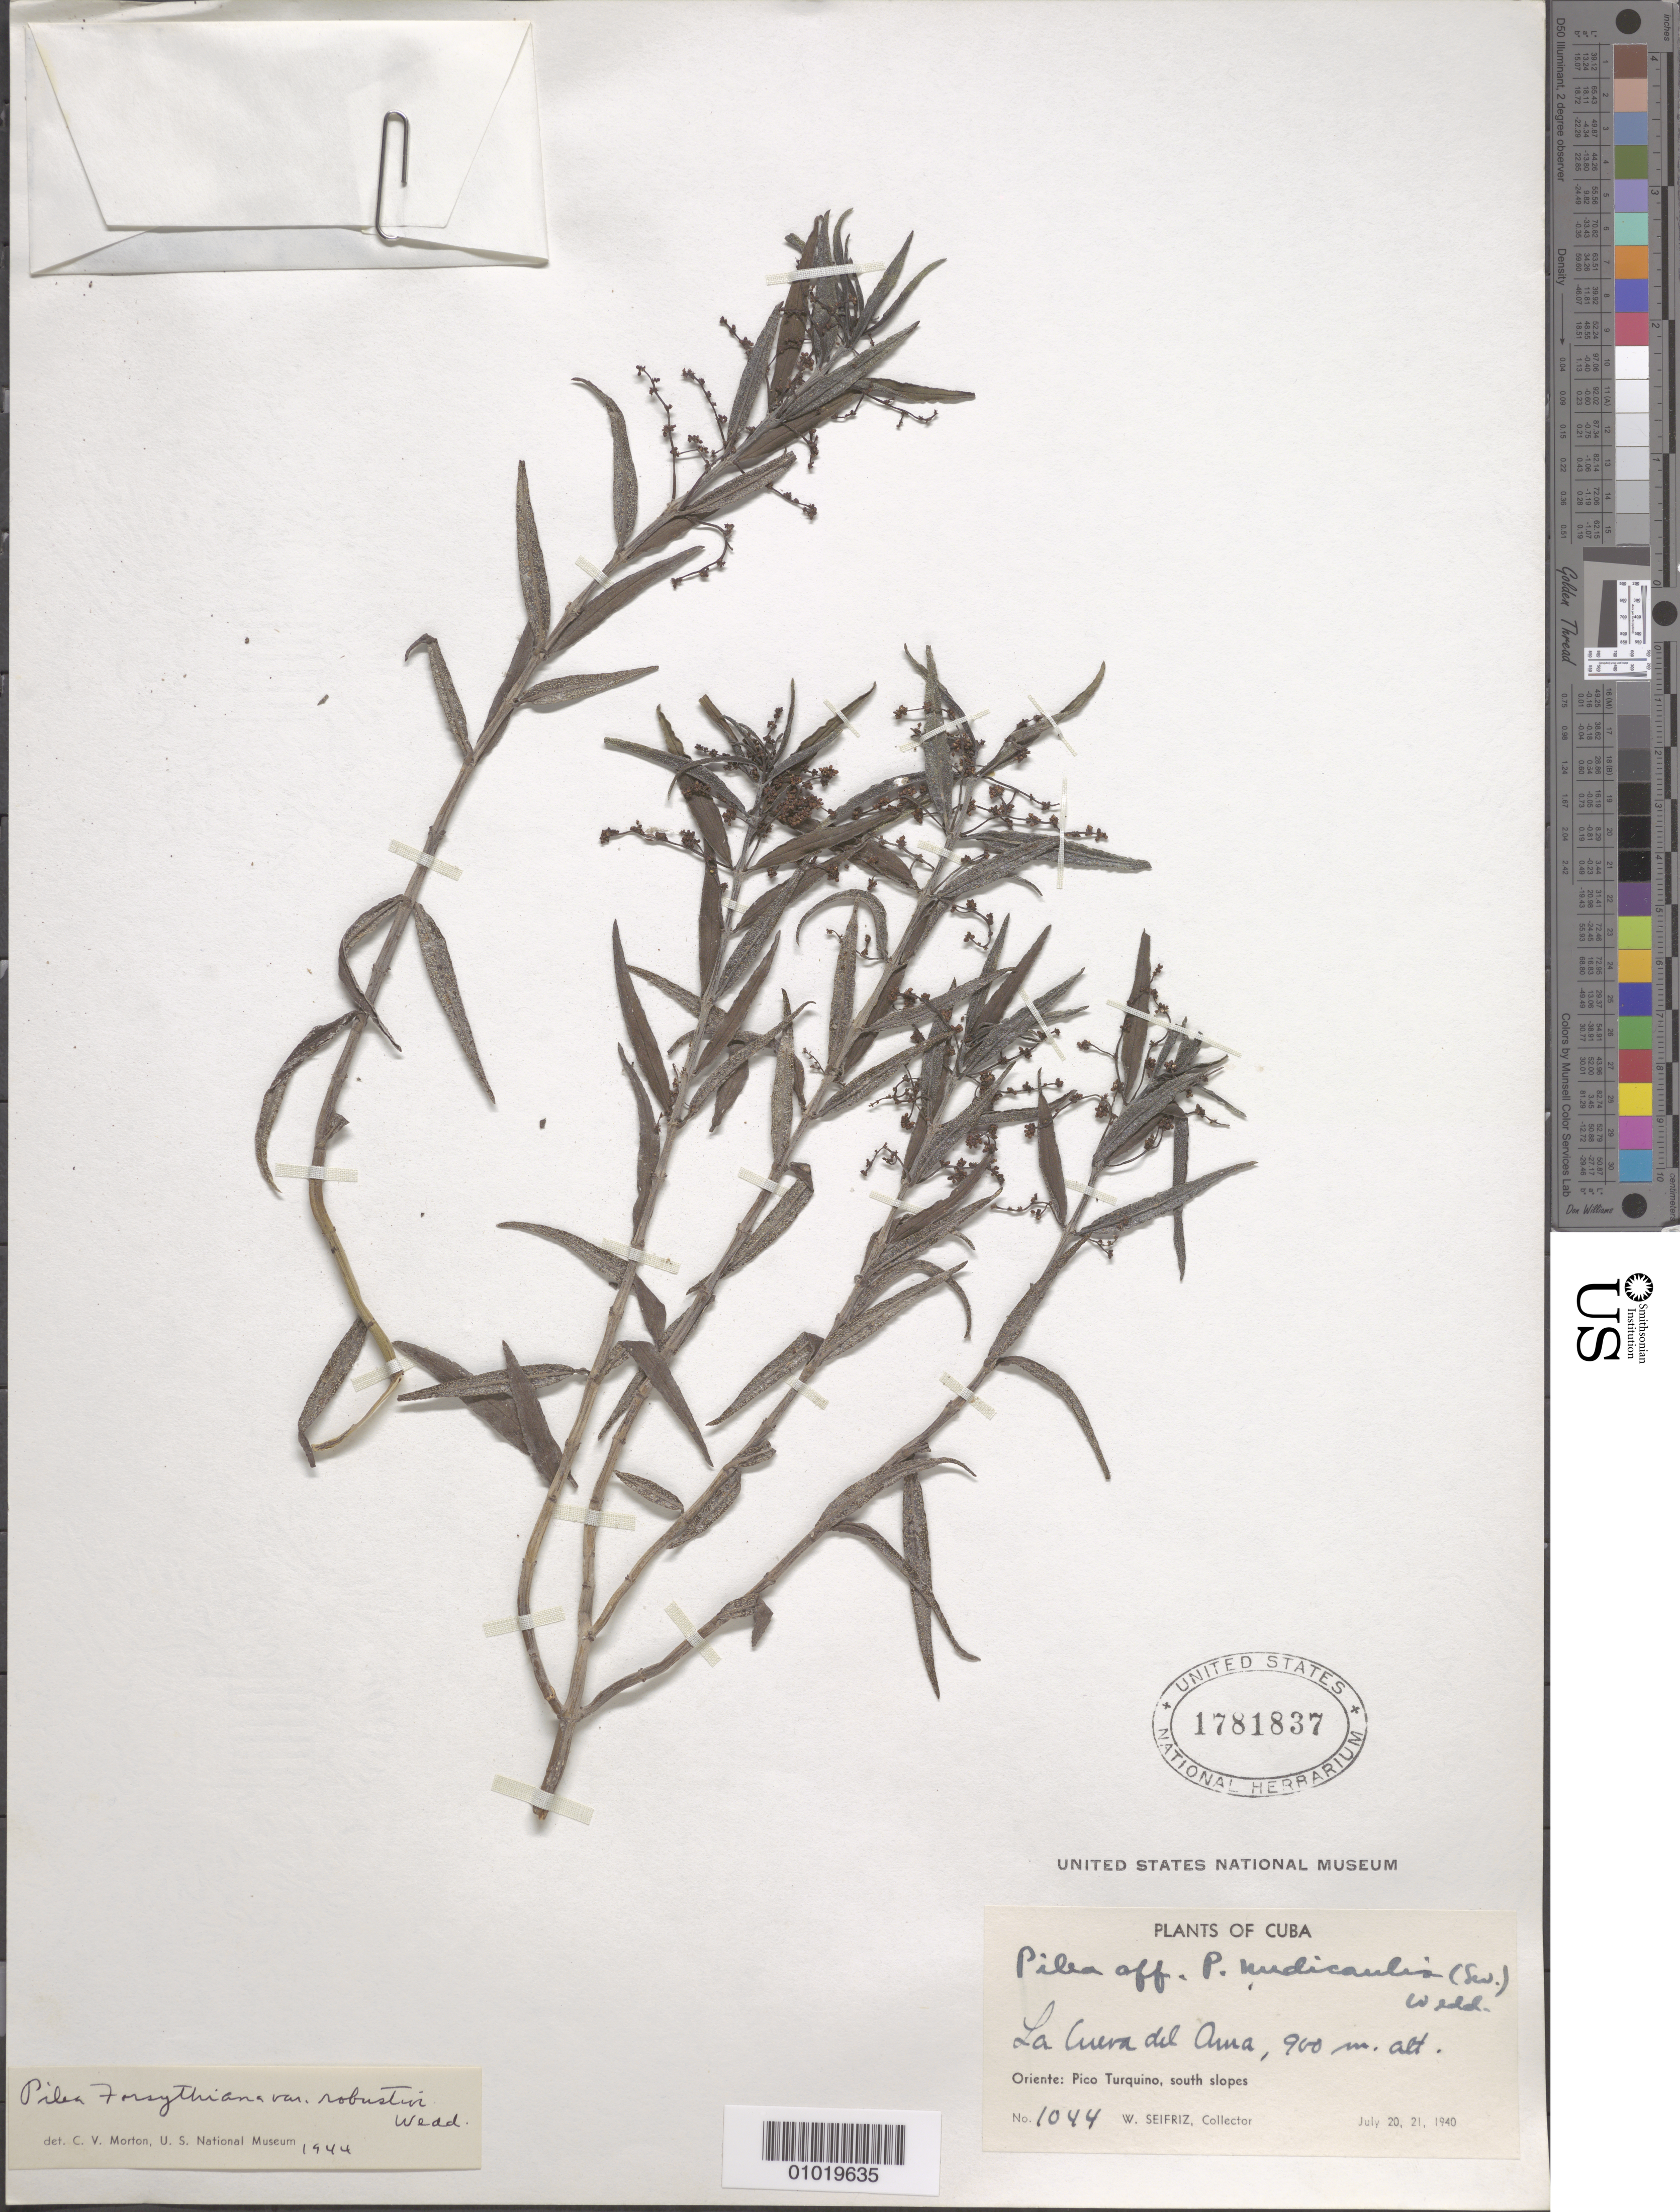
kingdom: Plantae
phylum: Tracheophyta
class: Magnoliopsida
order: Rosales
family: Urticaceae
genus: Pilea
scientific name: Pilea forsythiana var. robustior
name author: Wedd.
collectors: W. Seifriz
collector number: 1044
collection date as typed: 20 Jul 1940 to 21 Jul 1940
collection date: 1940-07-20/1940-07-21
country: Cuba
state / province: Santiago de Cuba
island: Cuba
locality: Oriente: Pico Turquino, south slopes La Cueva del Arna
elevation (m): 900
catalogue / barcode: US 1781837